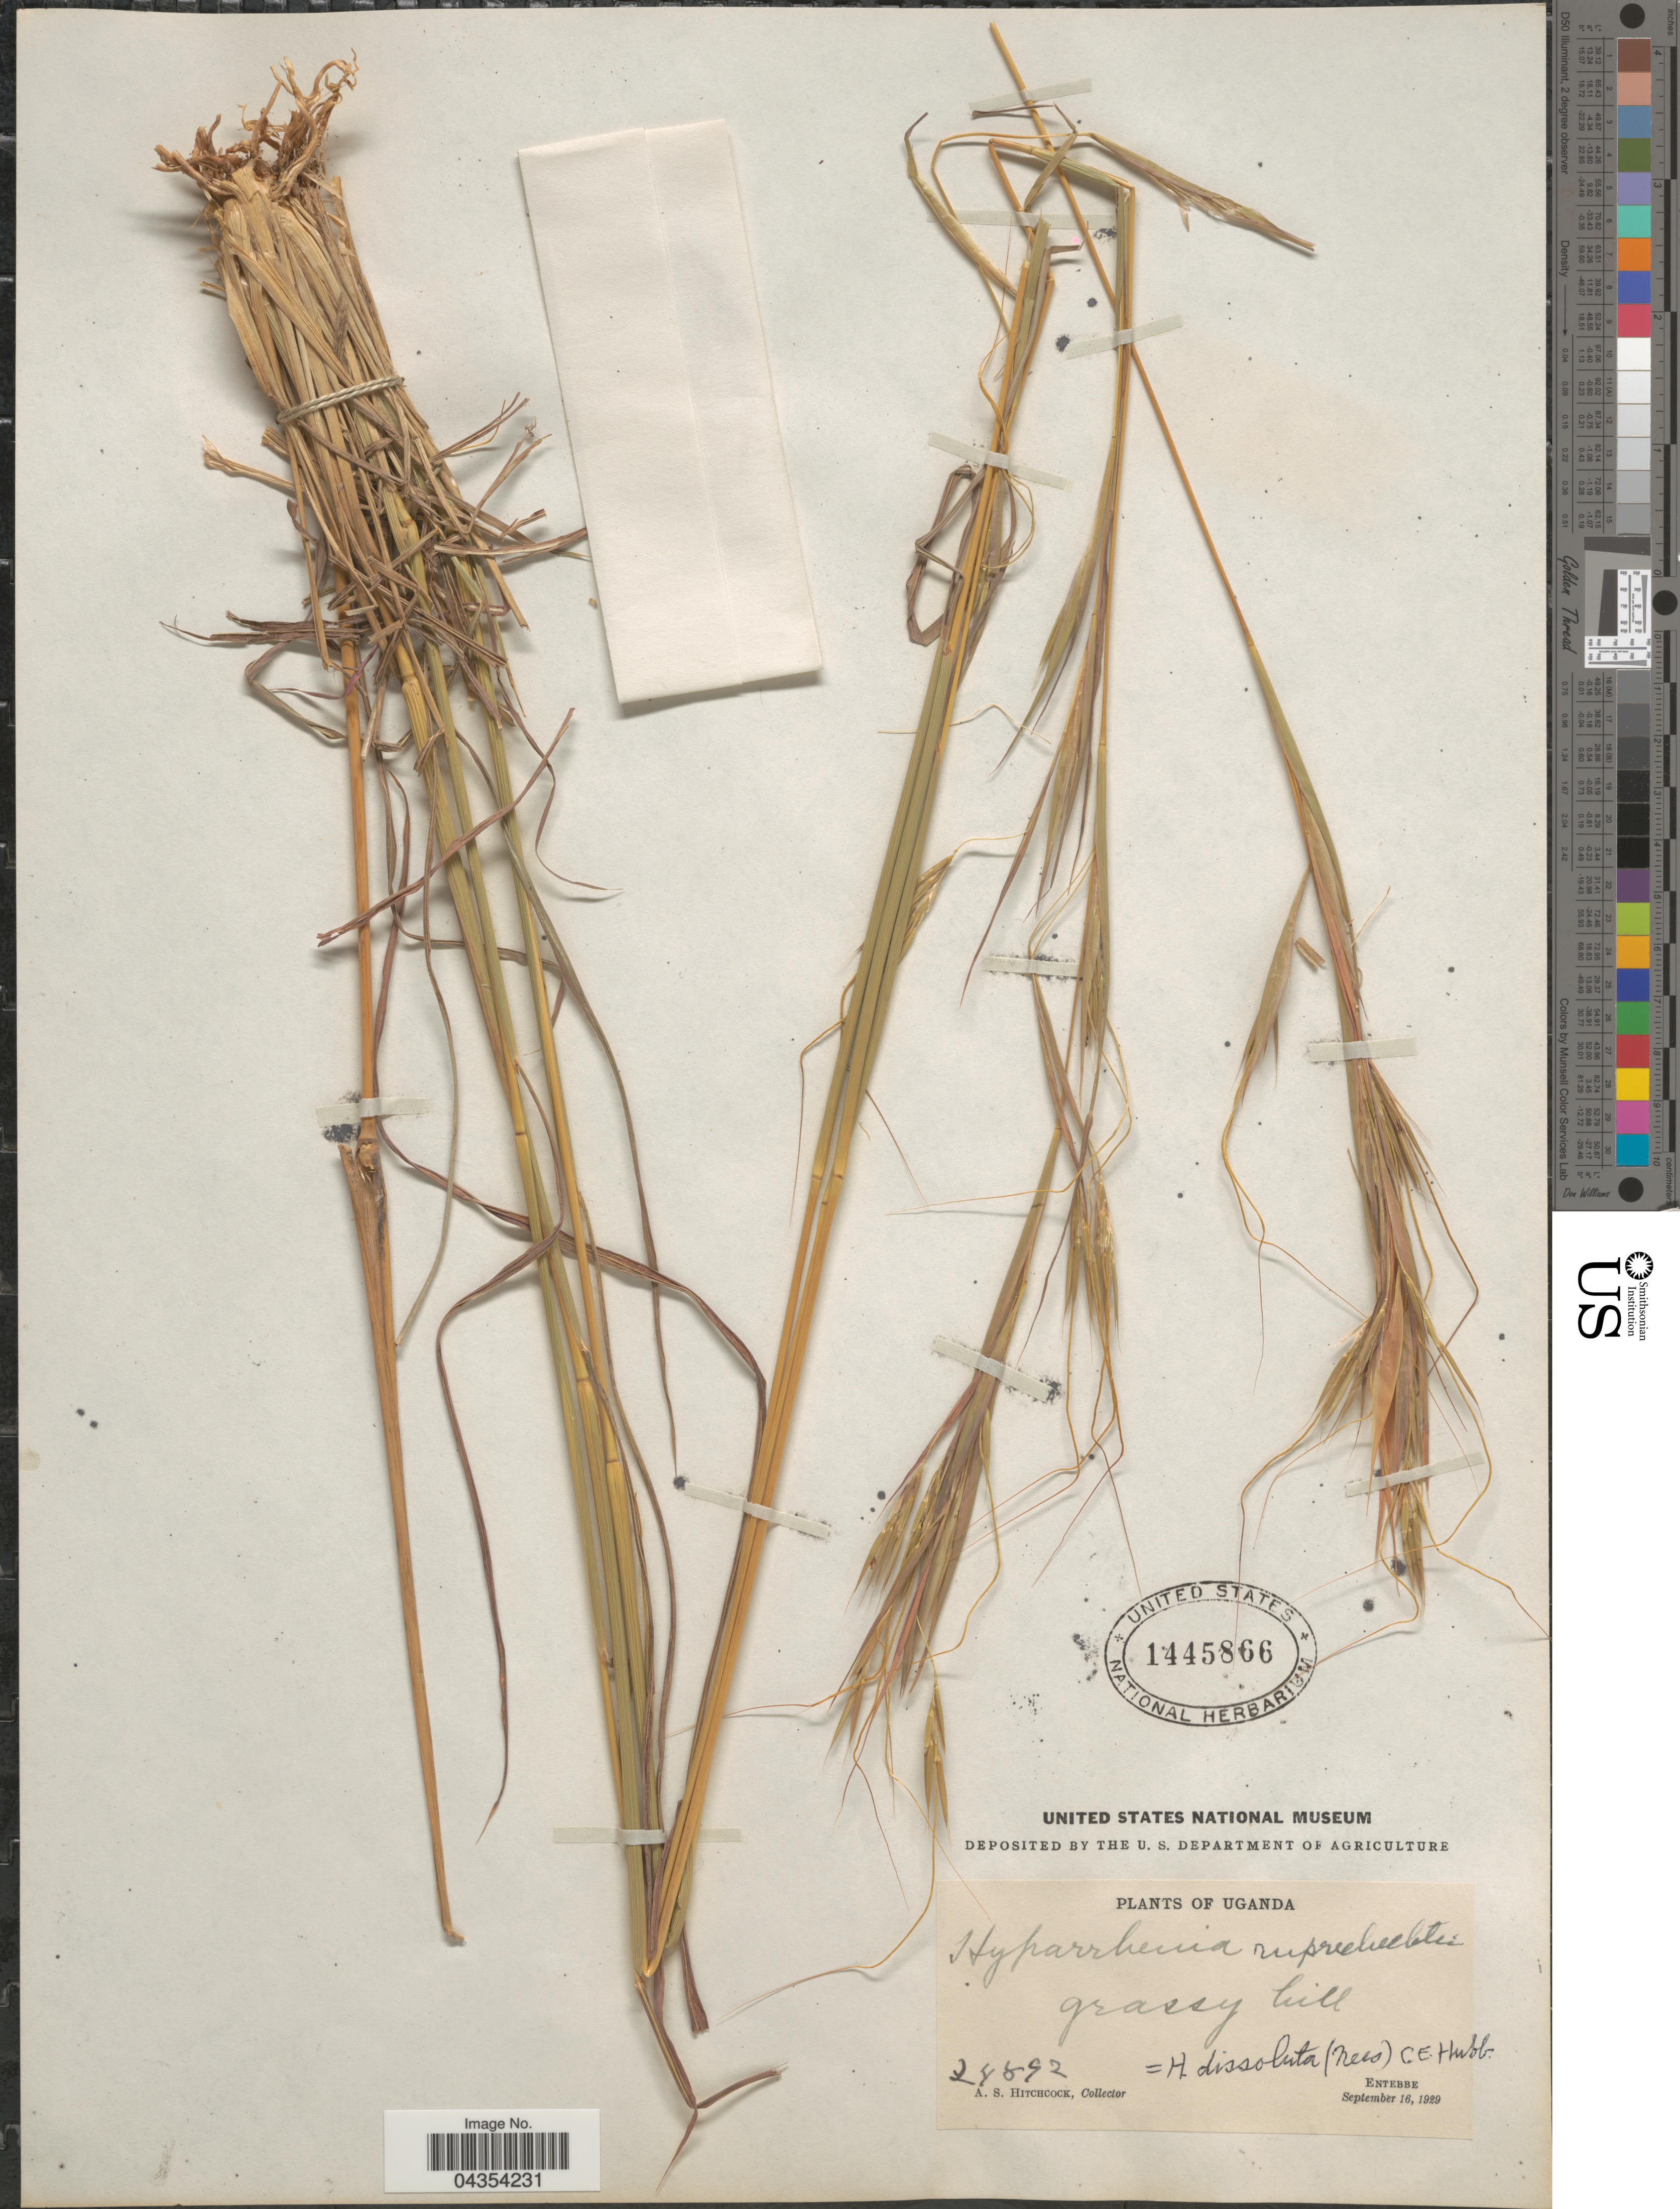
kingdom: Plantae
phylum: Tracheophyta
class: Liliopsida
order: Poales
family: Poaceae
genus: Hyperthelia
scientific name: Hyperthelia dissoluta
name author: (Nees ex Steud.) Clayton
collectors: A. S. Hitchcock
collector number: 24892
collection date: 1929-09-16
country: Uganda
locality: Entebbe.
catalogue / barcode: US 1445866